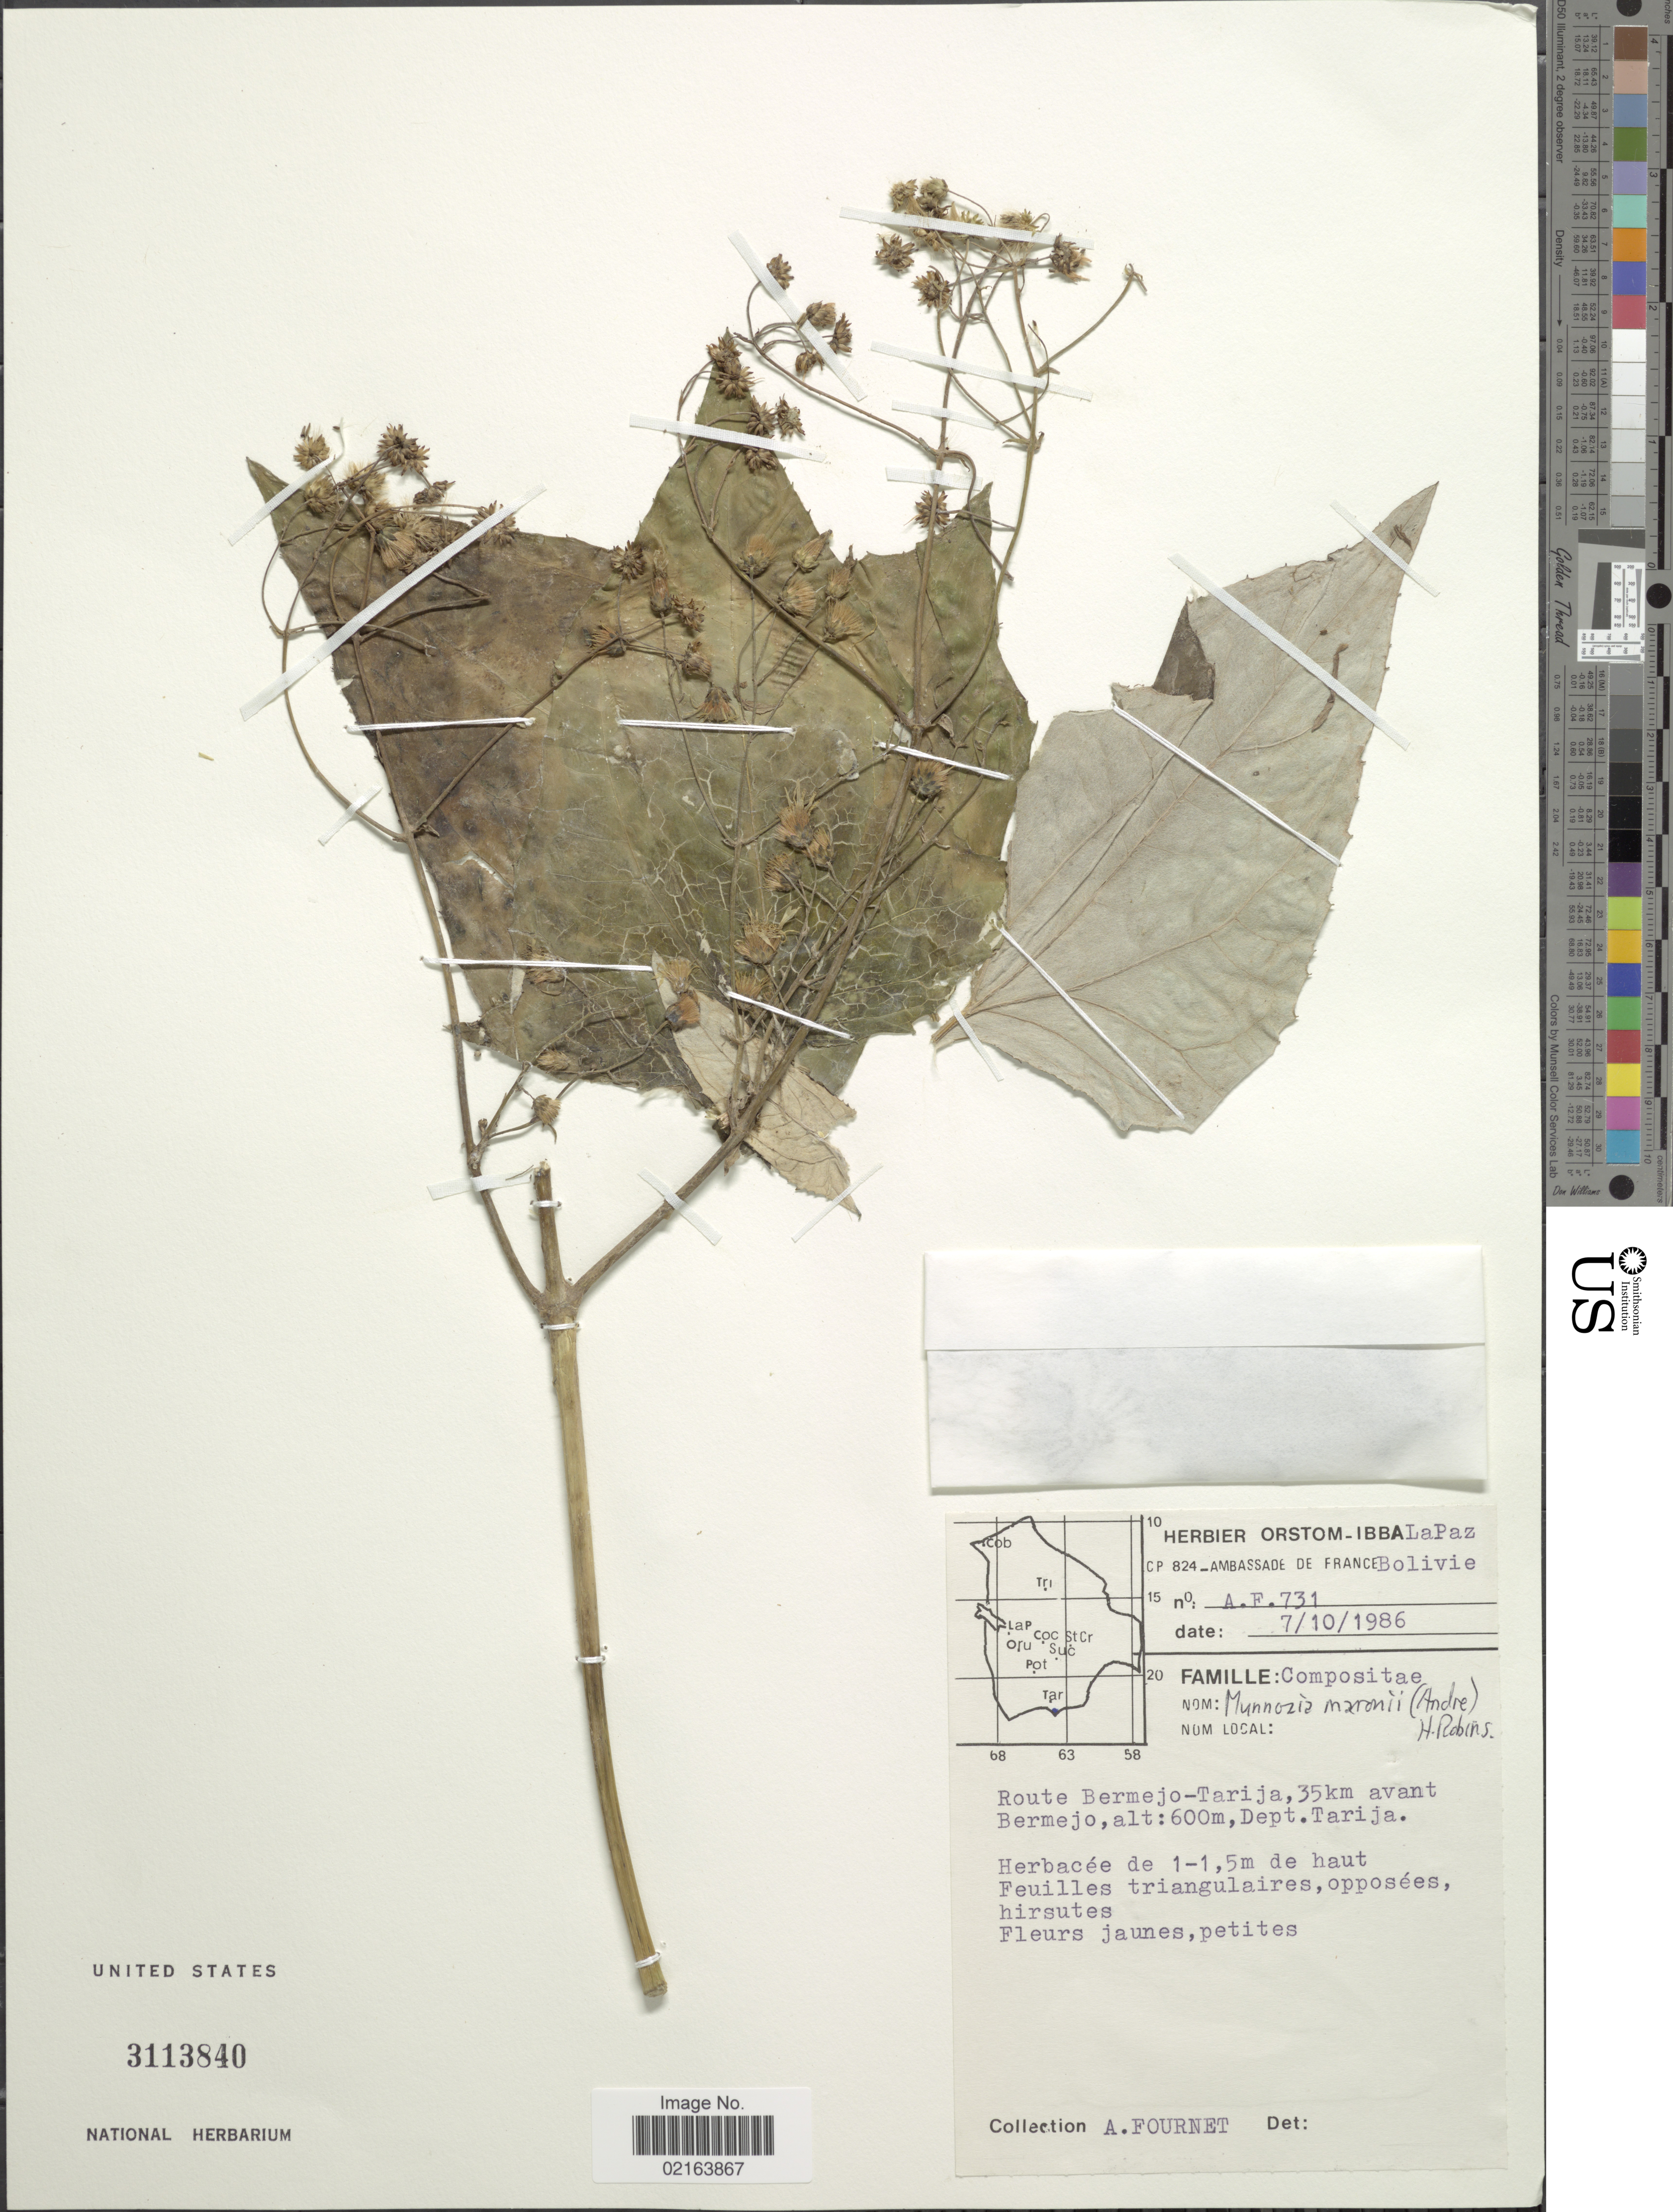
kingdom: Plantae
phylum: Tracheophyta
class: Magnoliopsida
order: Asterales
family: Asteraceae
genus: Munnozia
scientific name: Munnozia maronii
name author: (André) H. Rob.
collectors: A. Fournet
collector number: A.F. 731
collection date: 1986-10-07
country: Bolivia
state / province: Tarija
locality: Route Bermejo-Tarija, 35 km avant Bermejo, Dept. Tarija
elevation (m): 600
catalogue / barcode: US 3113840